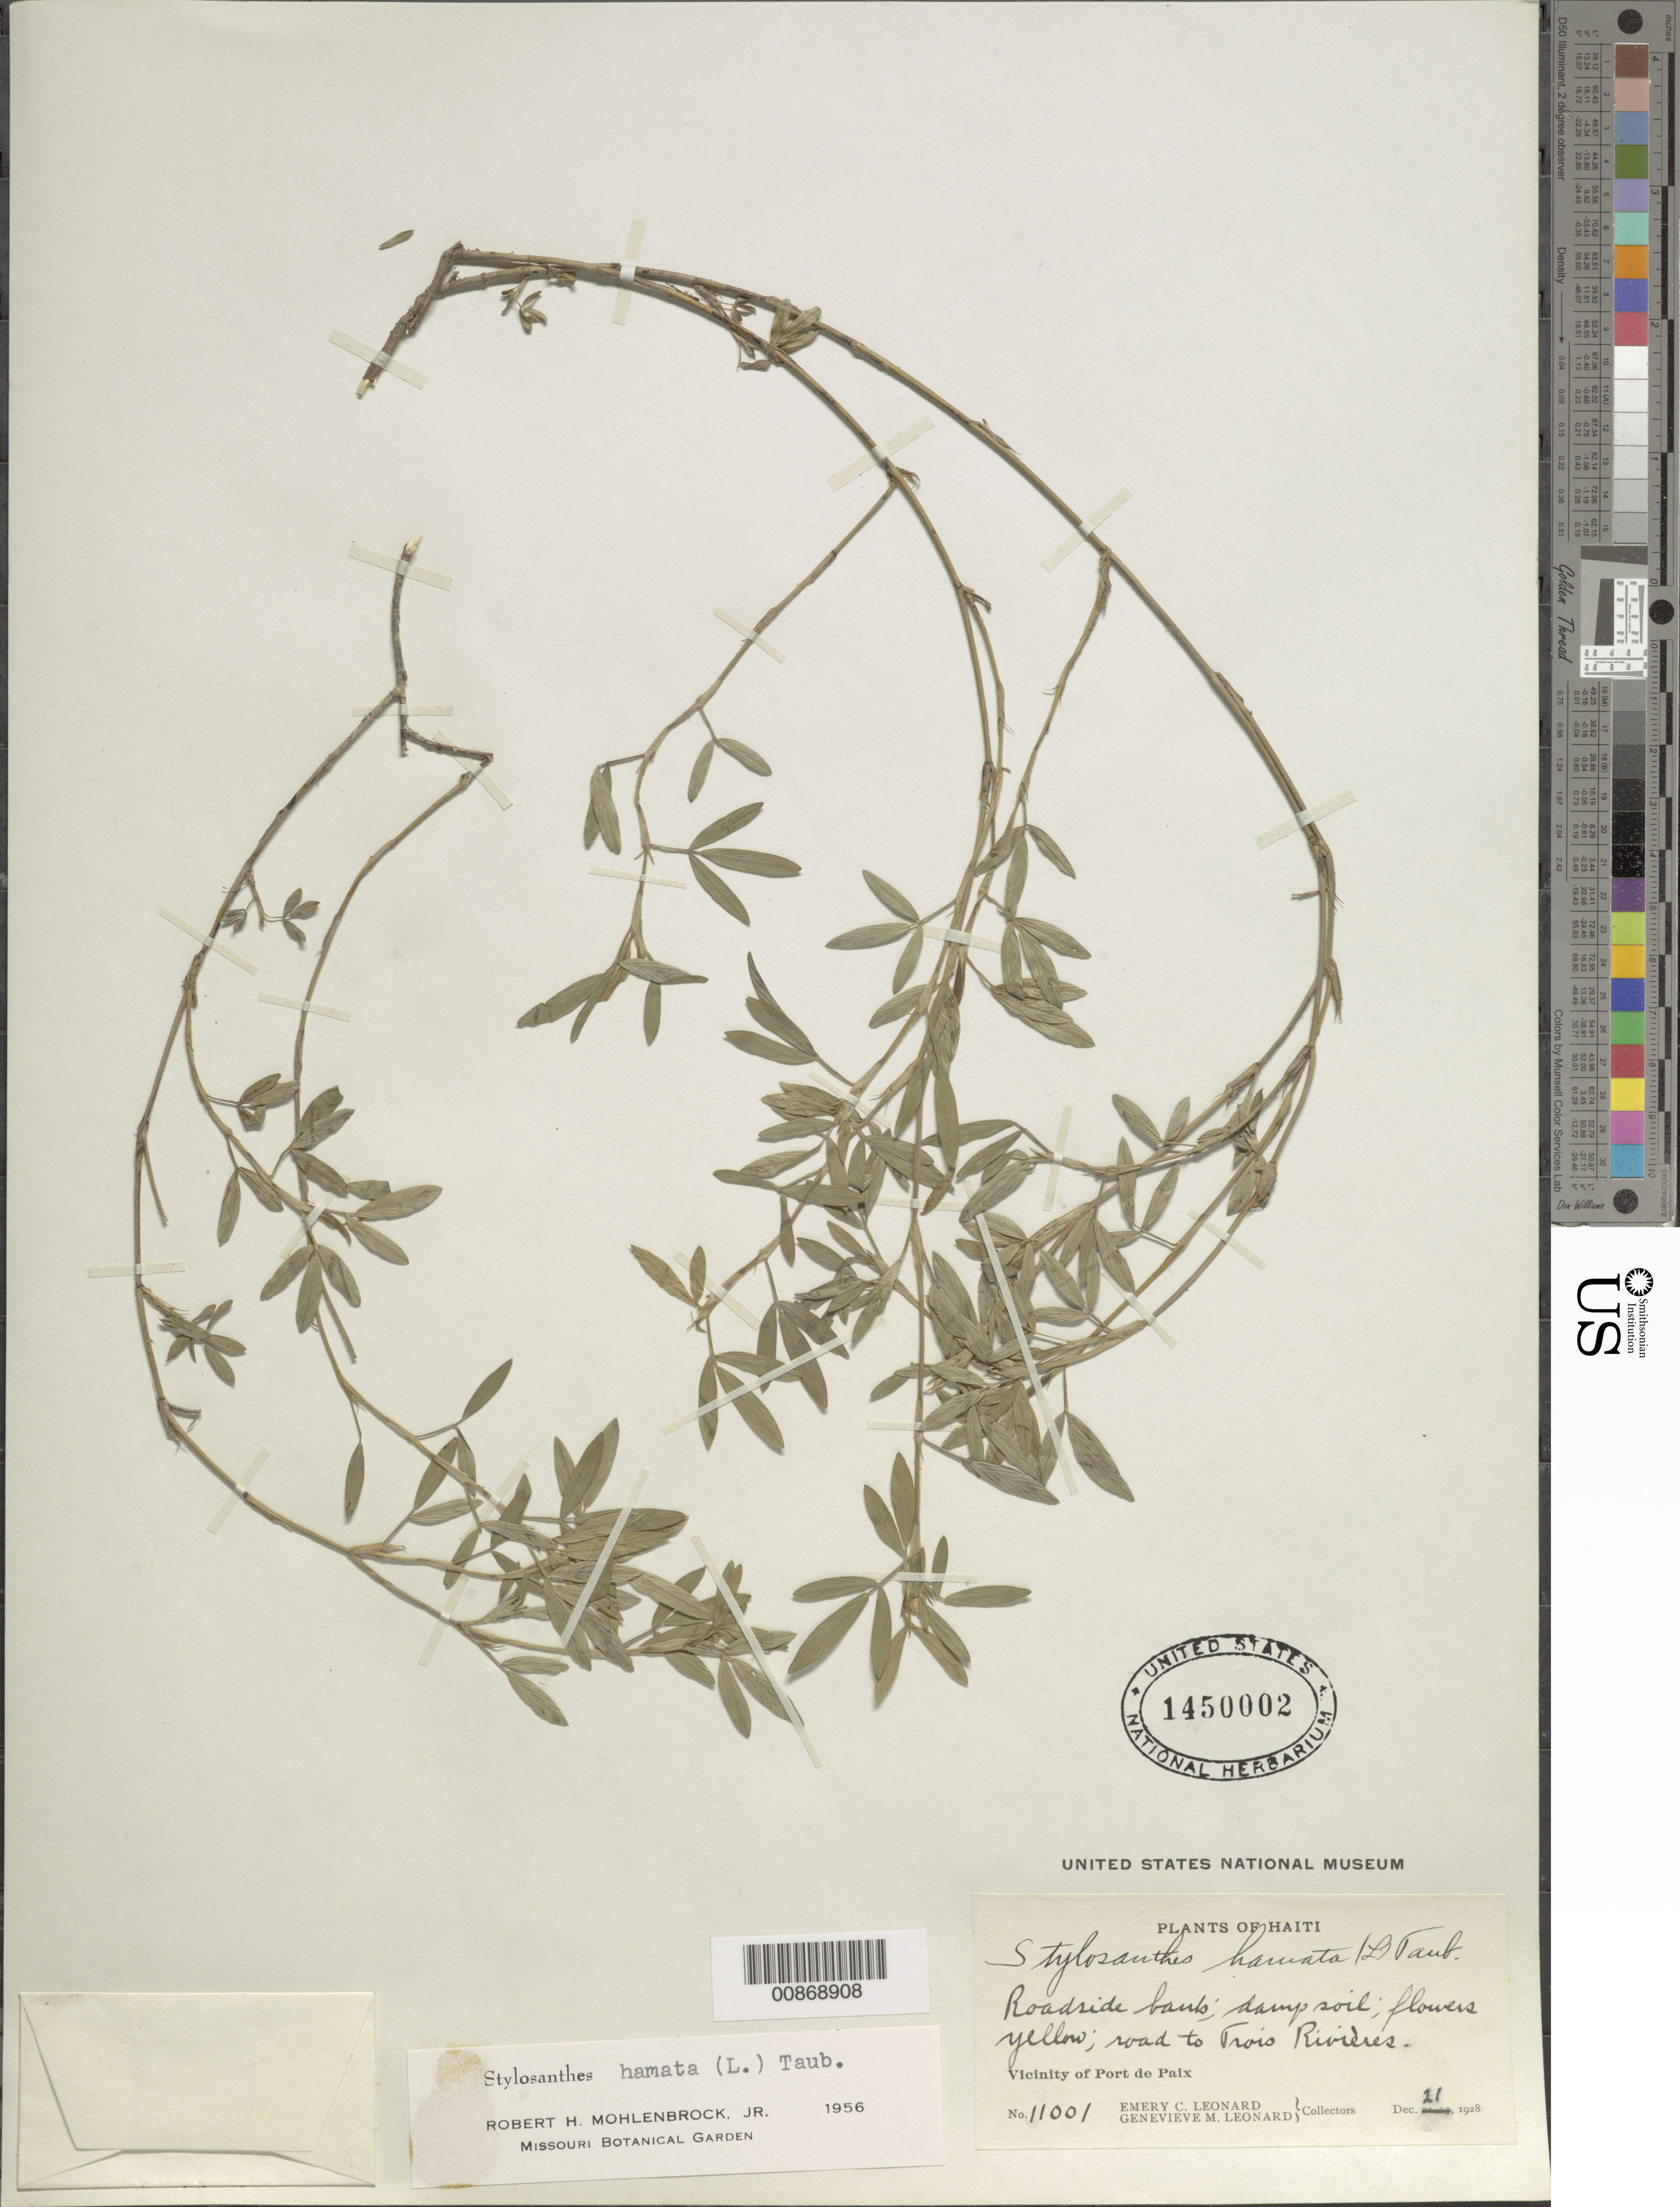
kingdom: Plantae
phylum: Tracheophyta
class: Magnoliopsida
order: Fabales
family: Fabaceae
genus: Stylosanthes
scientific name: Stylosanthes hamata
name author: (L.) Taub.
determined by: Mohlenbrock, Robert H., Jr.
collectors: E. C. Leonard & G. M. Leonard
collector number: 11001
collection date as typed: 21 Dec 1928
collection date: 1928-12-21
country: Haiti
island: Hispaniola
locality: Vicinity of Port-de-Paix. Road to Trois Rivières.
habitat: Roadside banks; damp soil.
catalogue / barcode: US 1450002